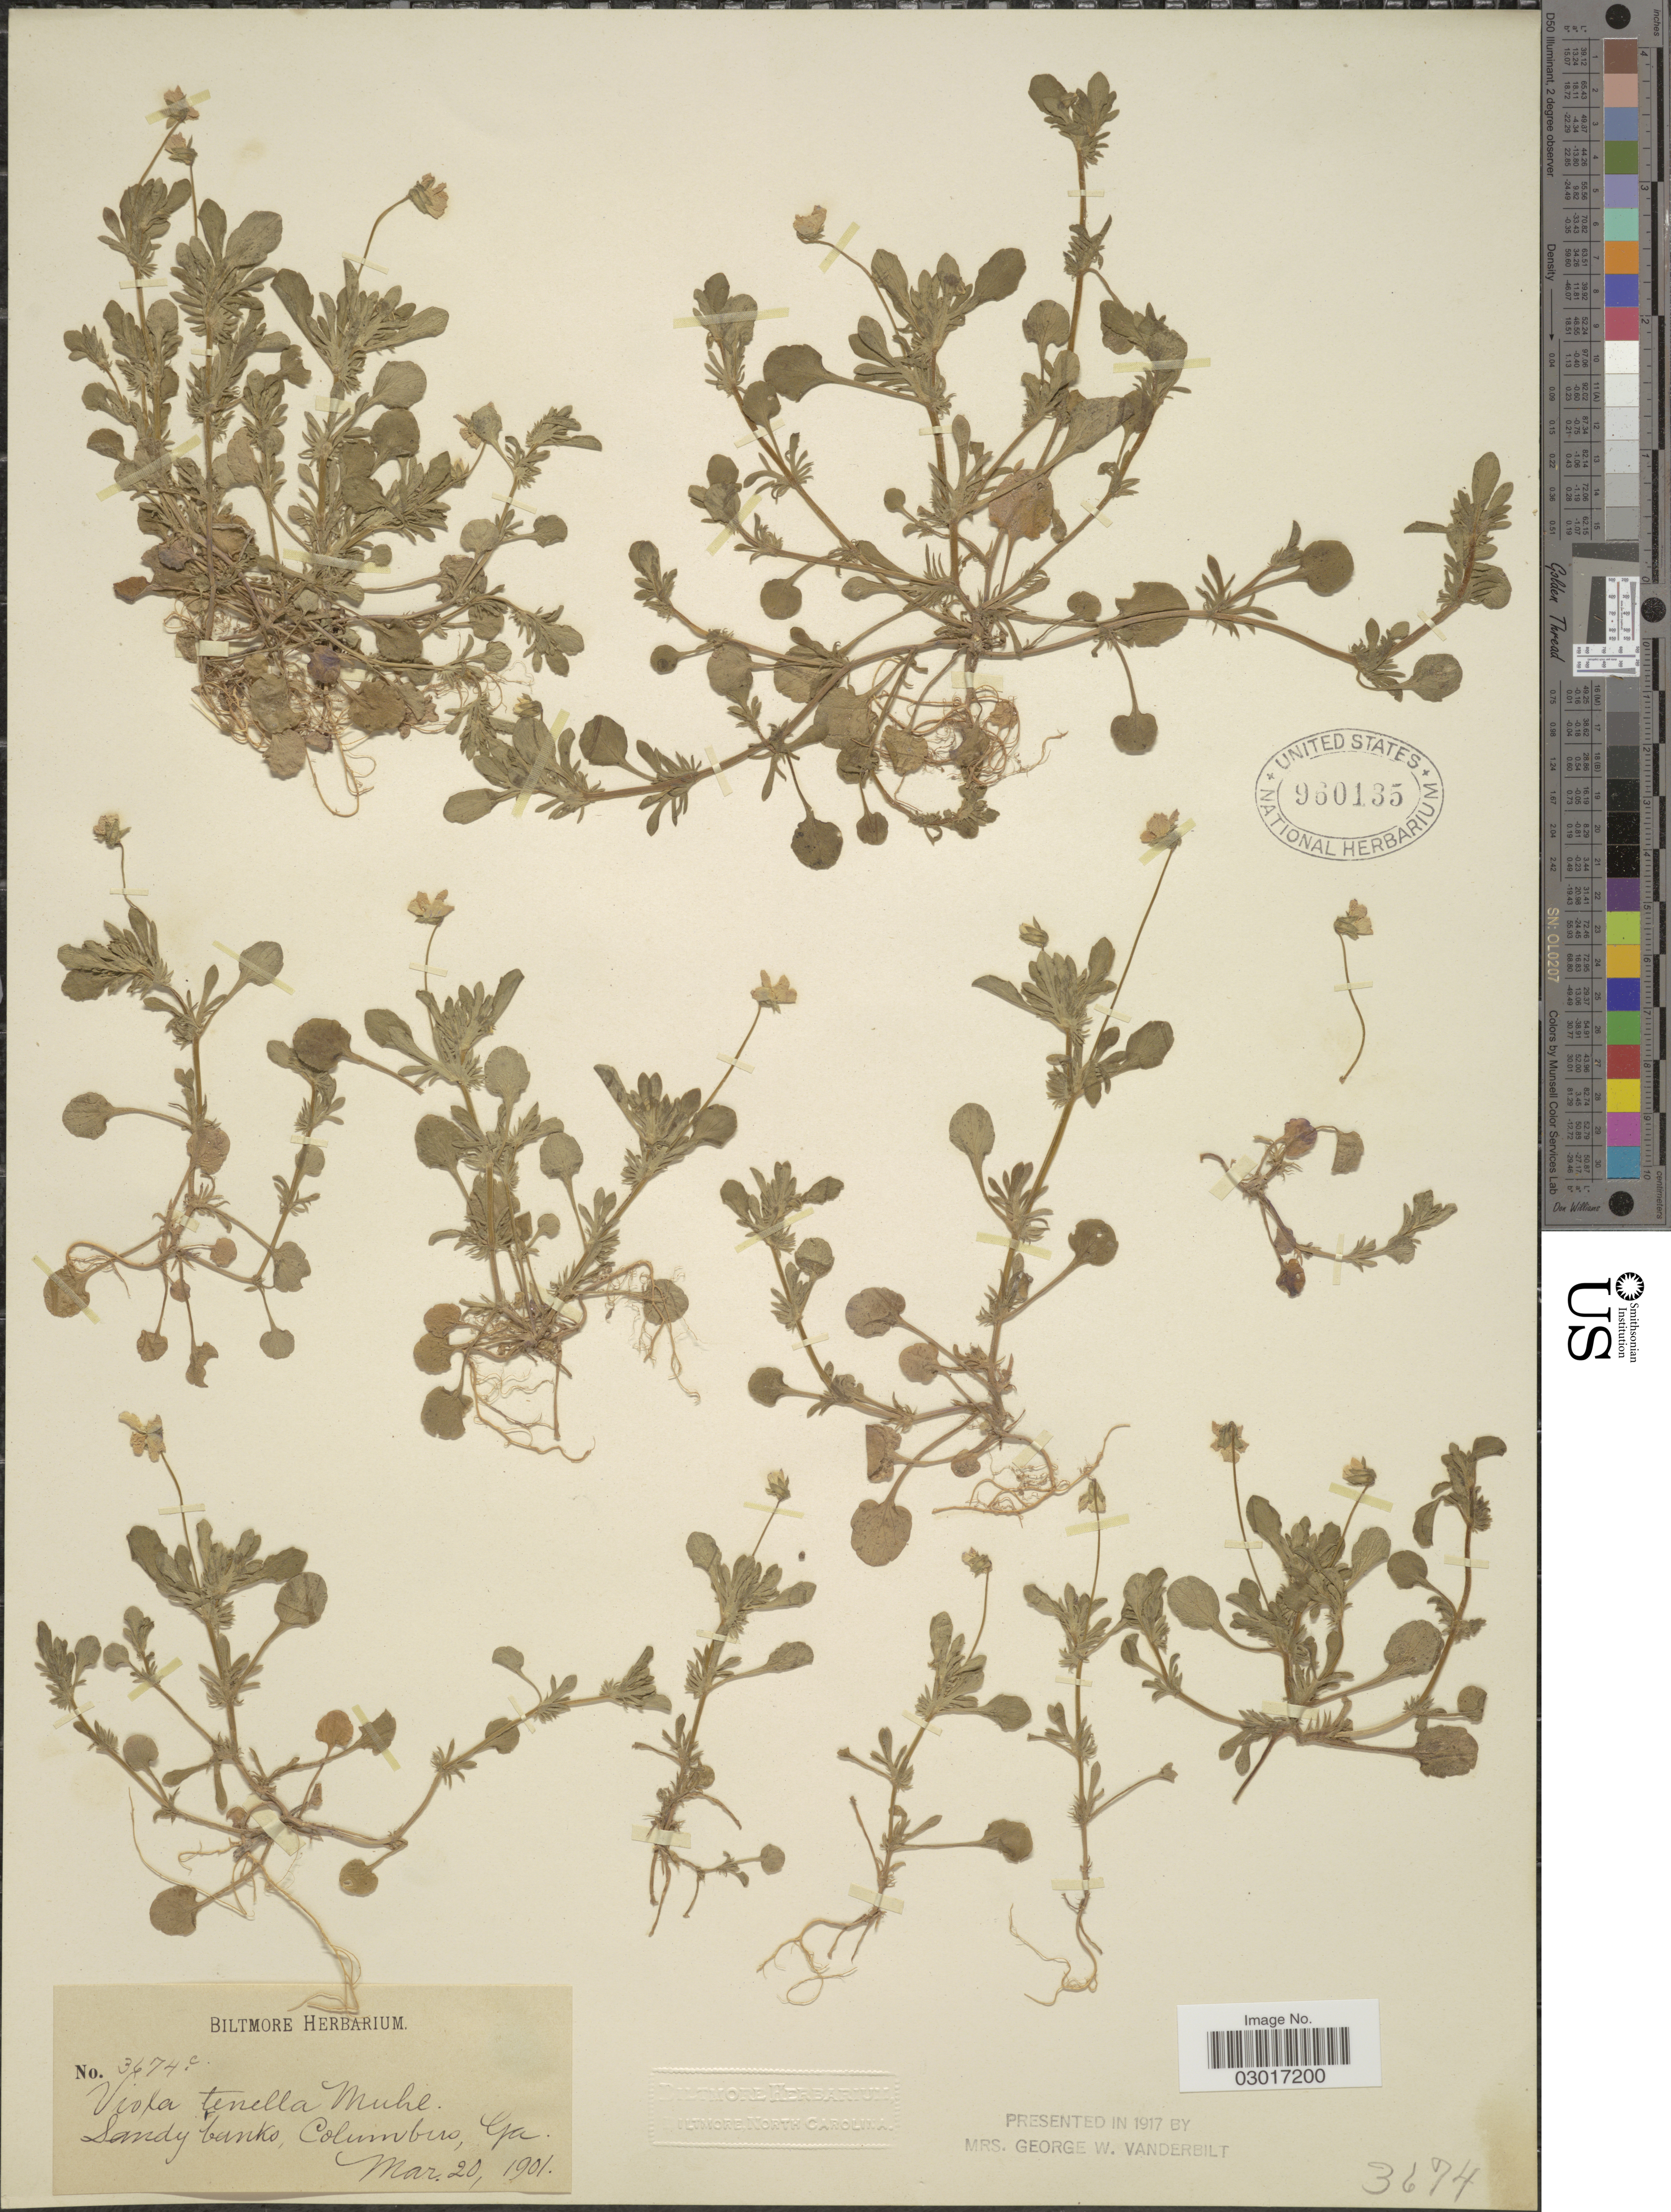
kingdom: Plantae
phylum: Tracheophyta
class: Magnoliopsida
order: Malpighiales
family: Violaceae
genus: Viola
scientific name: Viola tenella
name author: Muhl. ex Schwein.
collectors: ex herb. Biltmore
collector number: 3674c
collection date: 1901-03-20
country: United States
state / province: Georgia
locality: Sandy banks, Columbus, Ga.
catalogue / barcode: US 960135